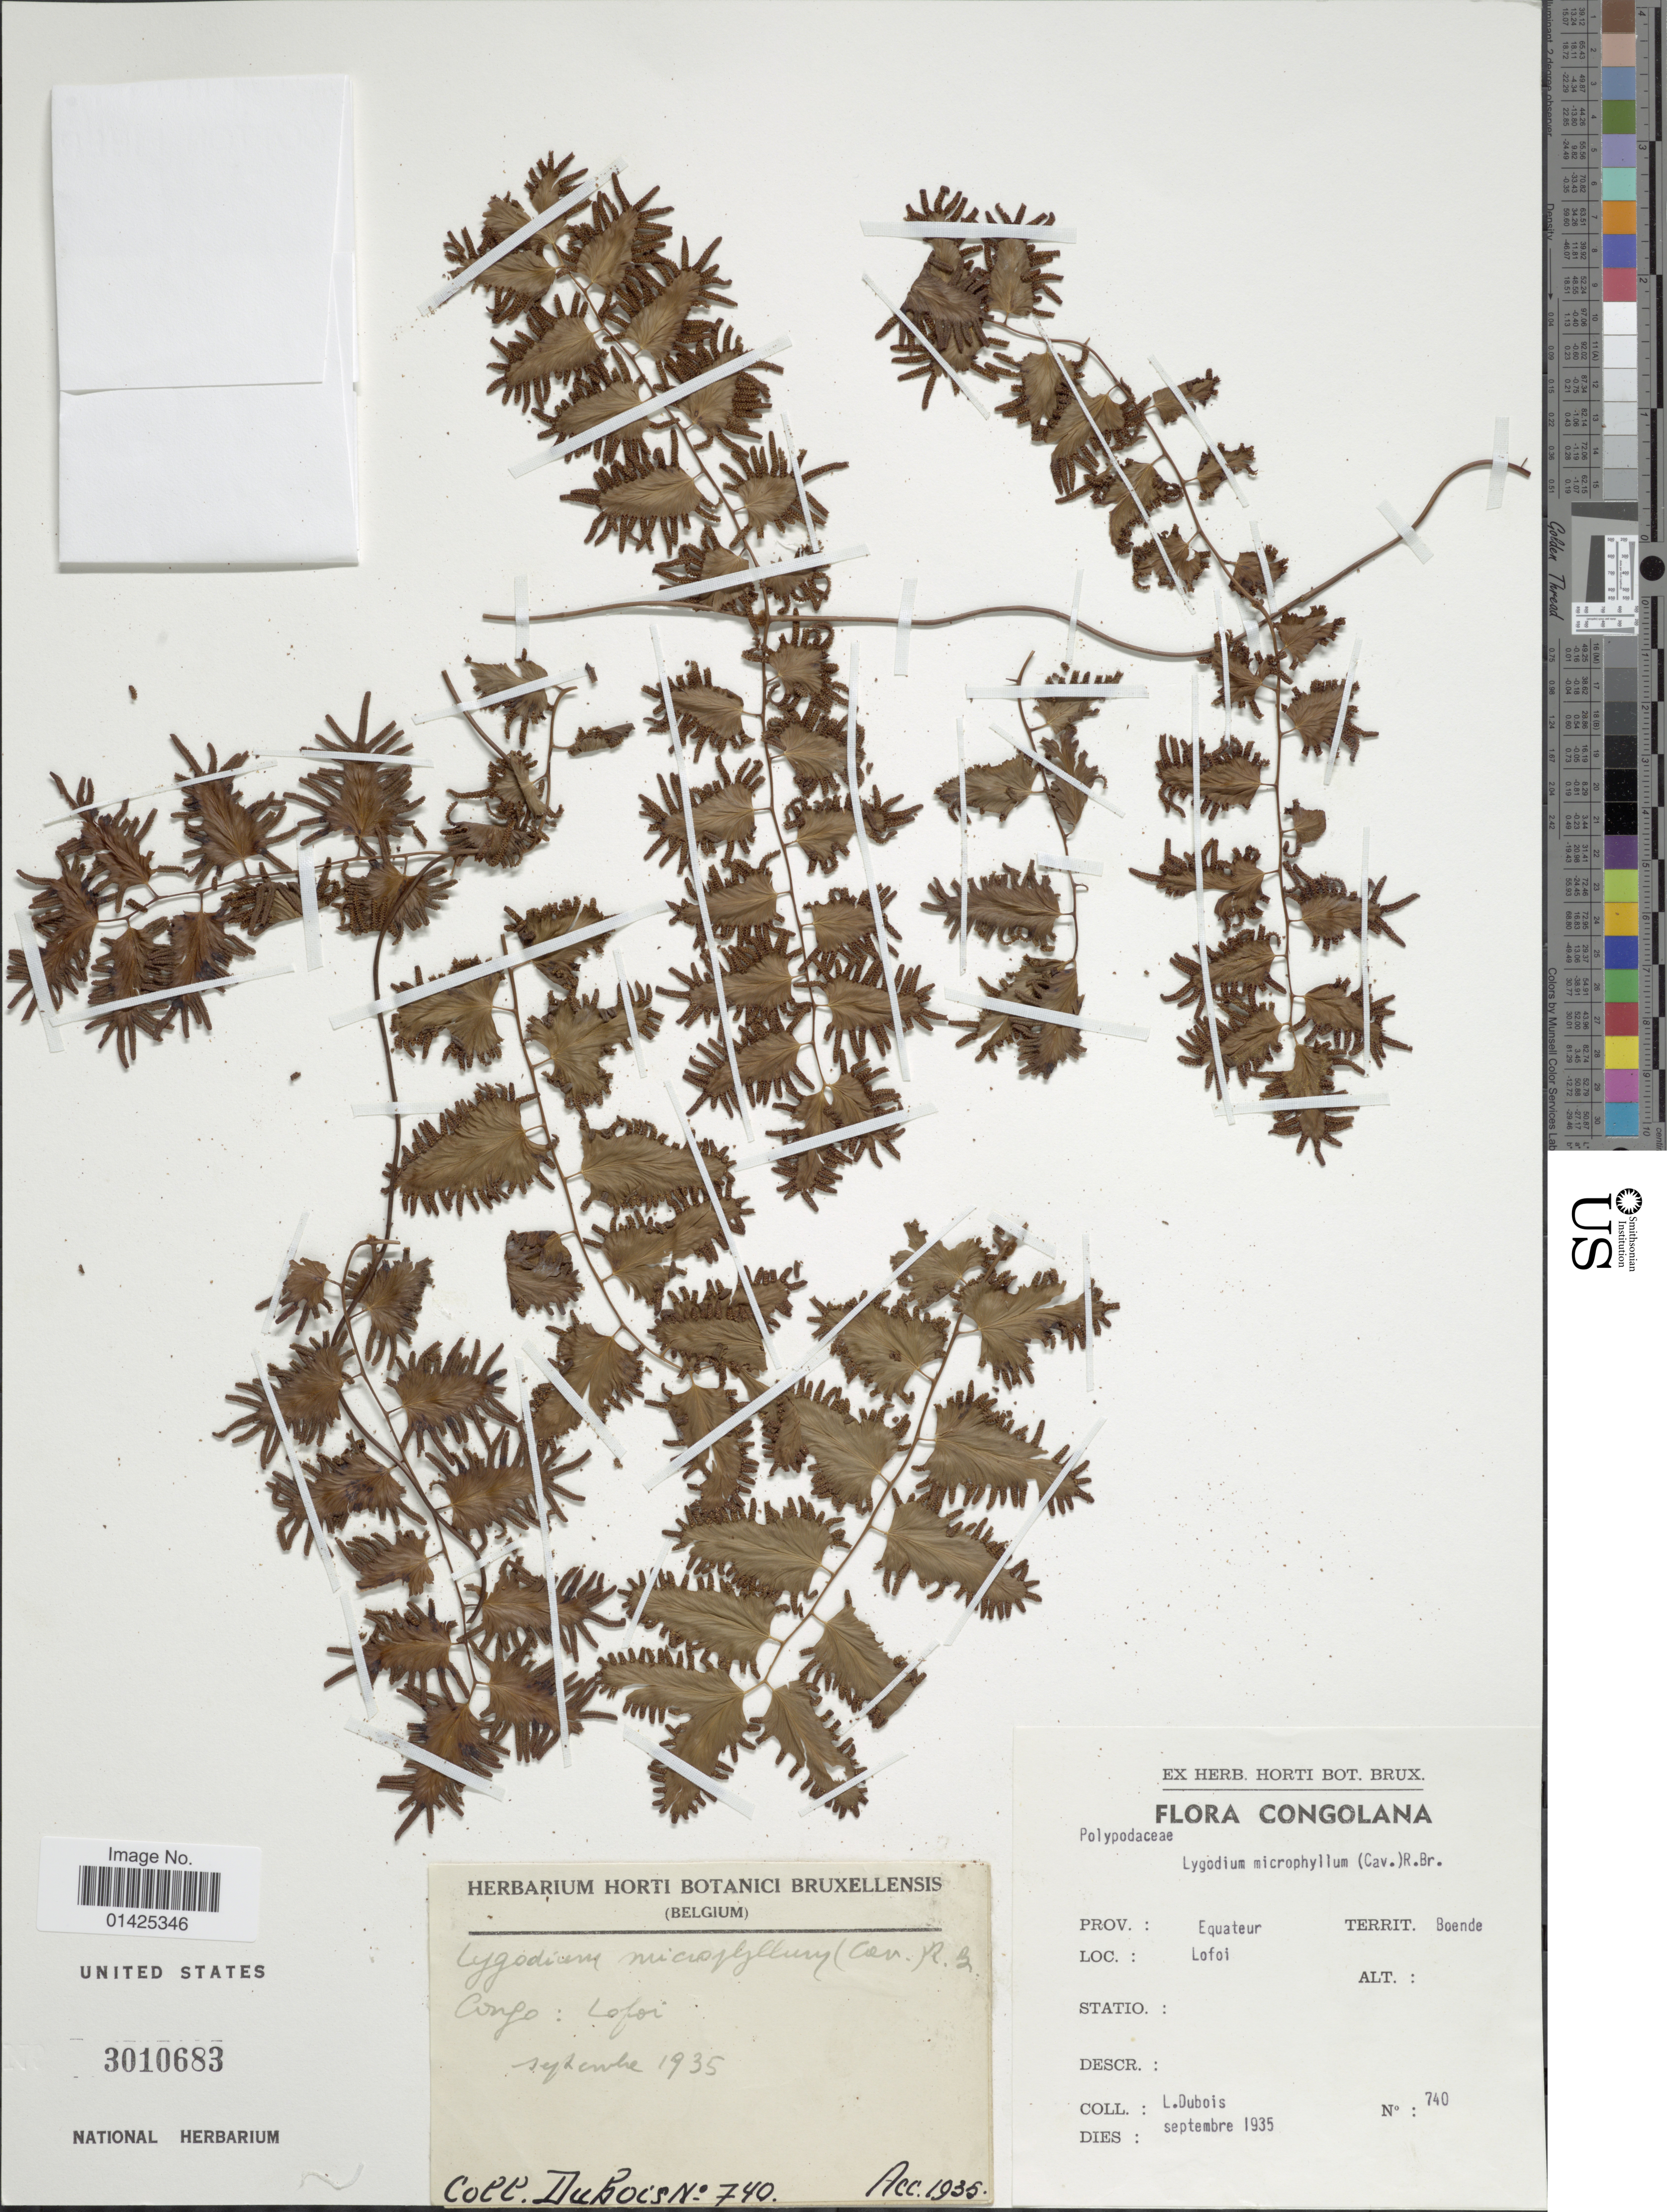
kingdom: Plantae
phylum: Tracheophyta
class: Polypodiopsida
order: Schizaeales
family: Lygodiaceae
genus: Lygodium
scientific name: Lygodium microphyllum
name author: (Cav.) R. Br.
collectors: L. Dubois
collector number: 740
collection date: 1935-09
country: Congo, Democratic Republic of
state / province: Equateur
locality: Flora Congolana, Prov.: Equateur, Territ. Boende, Lofoi.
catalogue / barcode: US 3010683